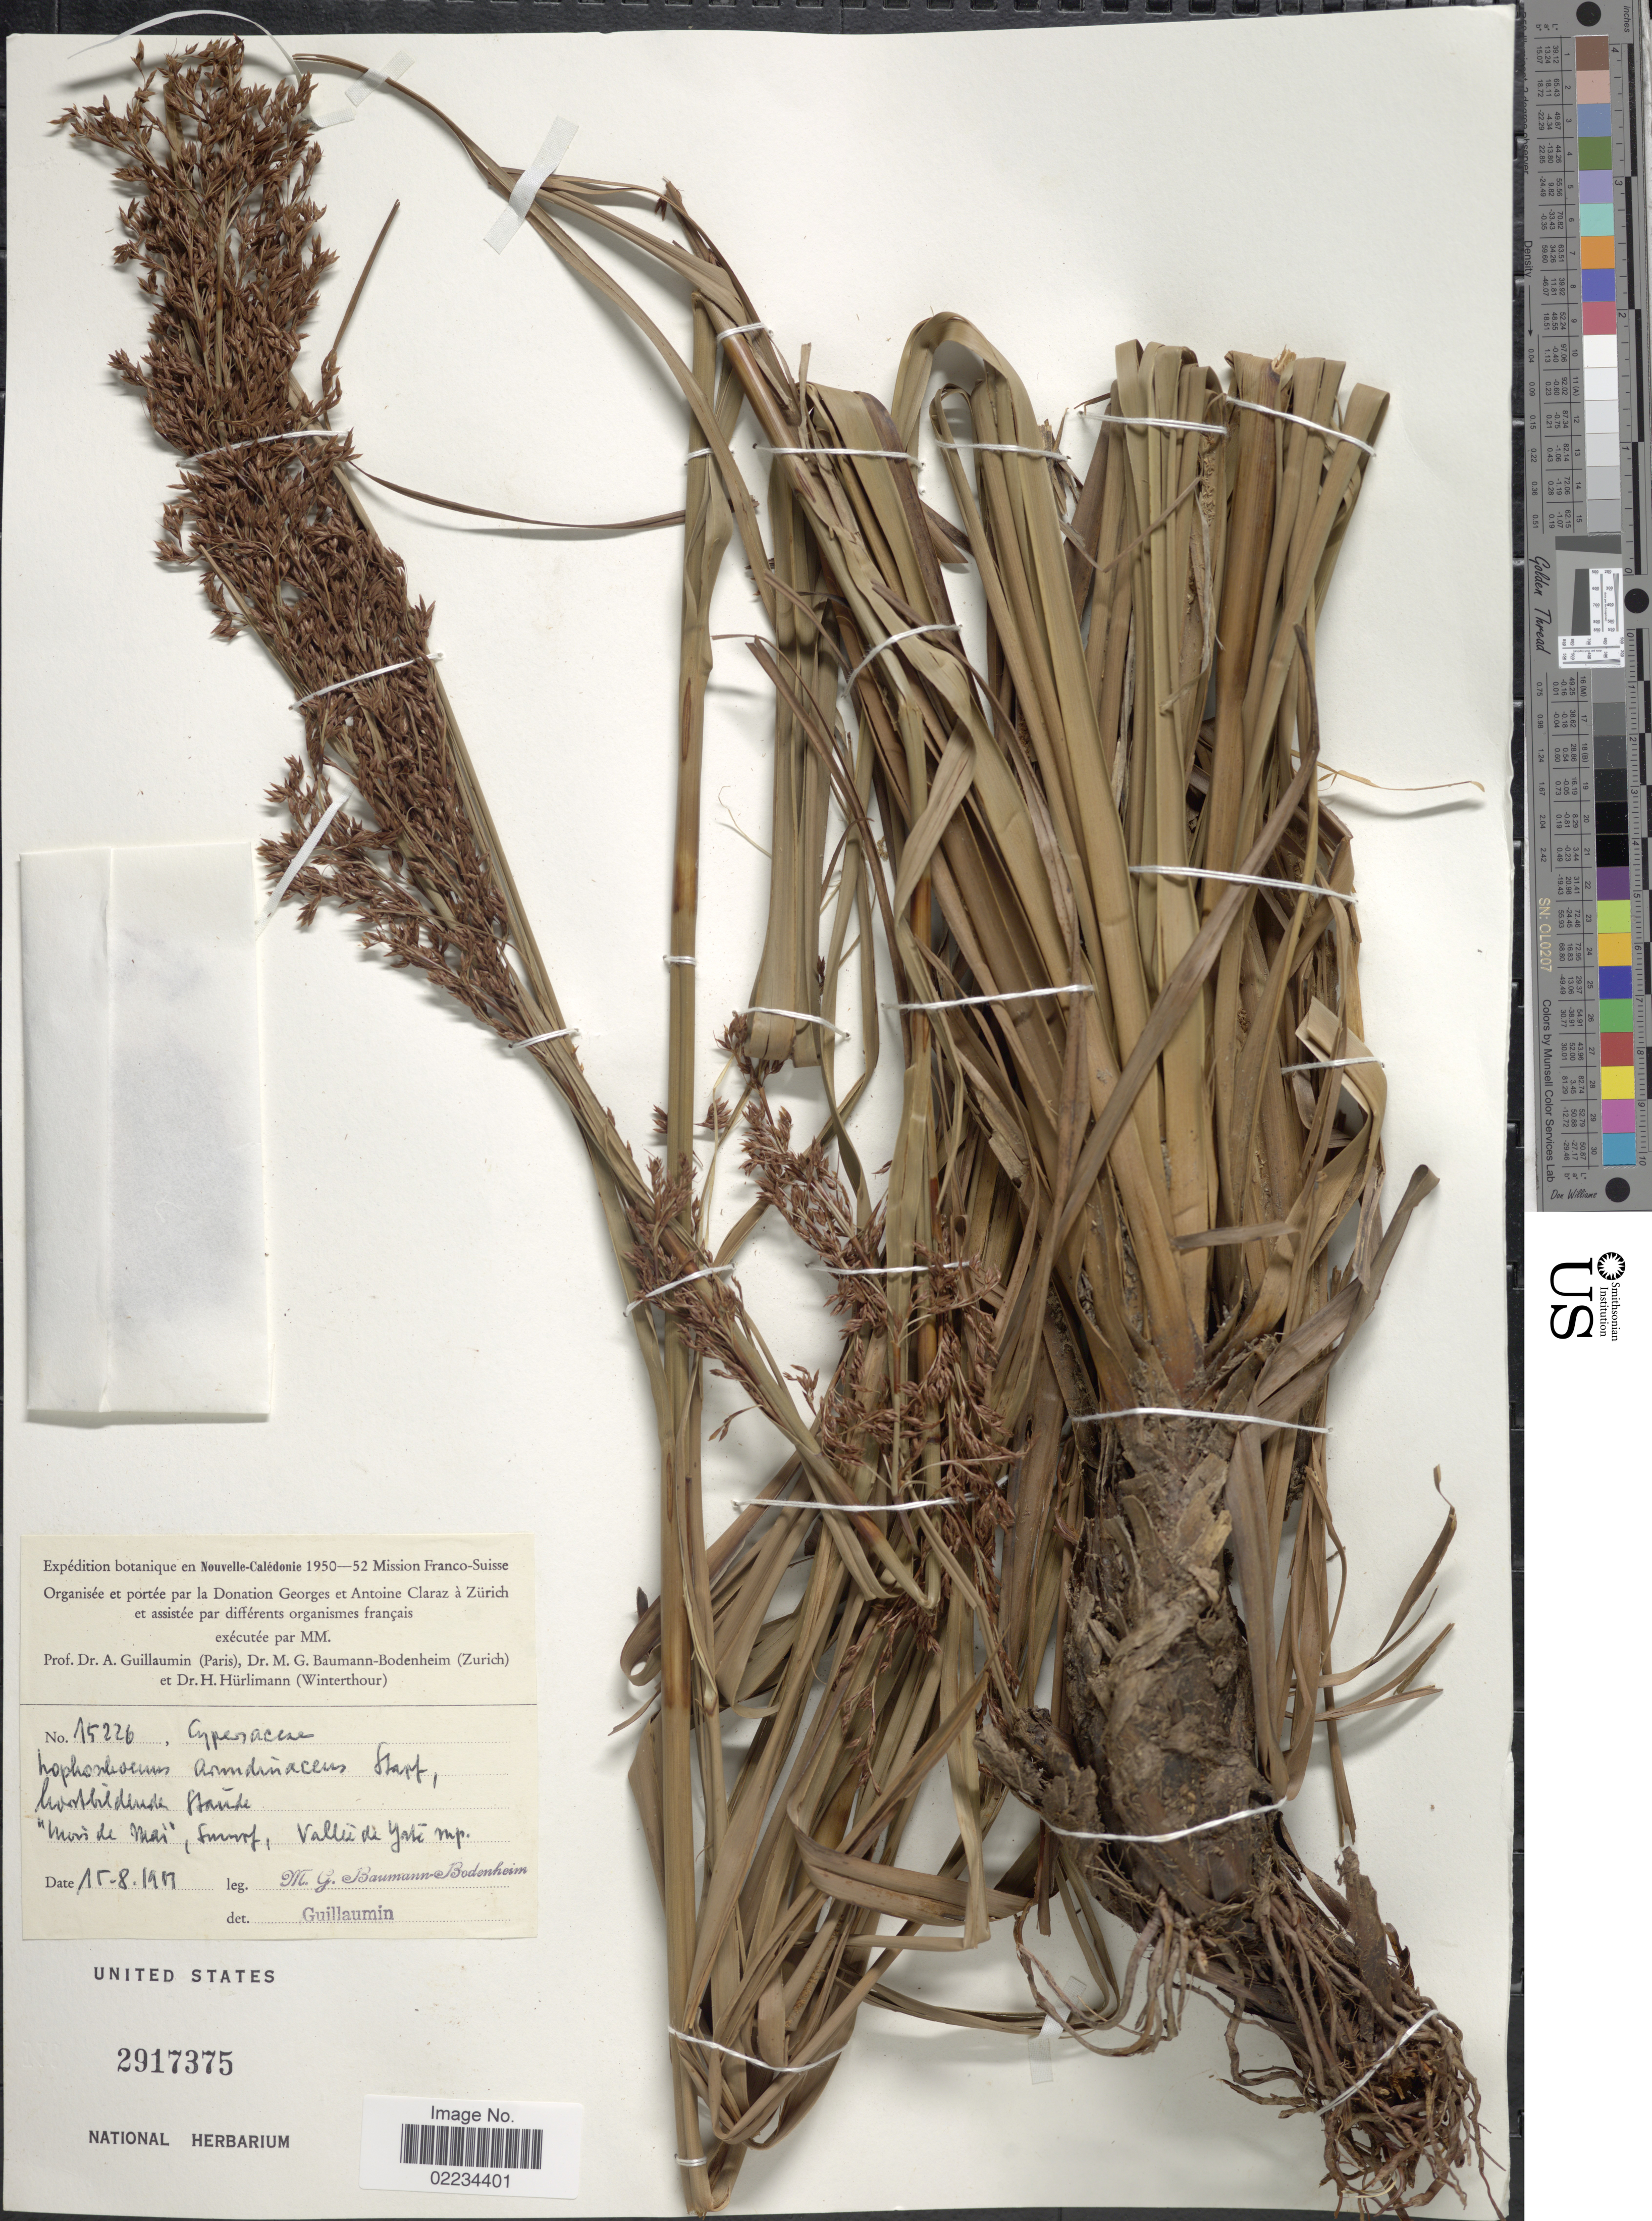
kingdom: Plantae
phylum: Tracheophyta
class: Liliopsida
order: Poales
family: Cyperaceae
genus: Tetraria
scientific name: Tetraria arundinacea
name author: (Sol. ex Vahl) T. Koyama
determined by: Strong, Mark T., (BOT), Smithsonian Institution - National Museum of Natural History (UNITED STATES)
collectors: M. G. Baumann-Bodenheim, A. Guillaumin & H. Hürlimann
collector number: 15226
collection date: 1907-08-15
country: New Caledonia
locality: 'mois de Mai', [illegible text] Vallée de Yaté mp[interpreted]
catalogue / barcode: US 2917375